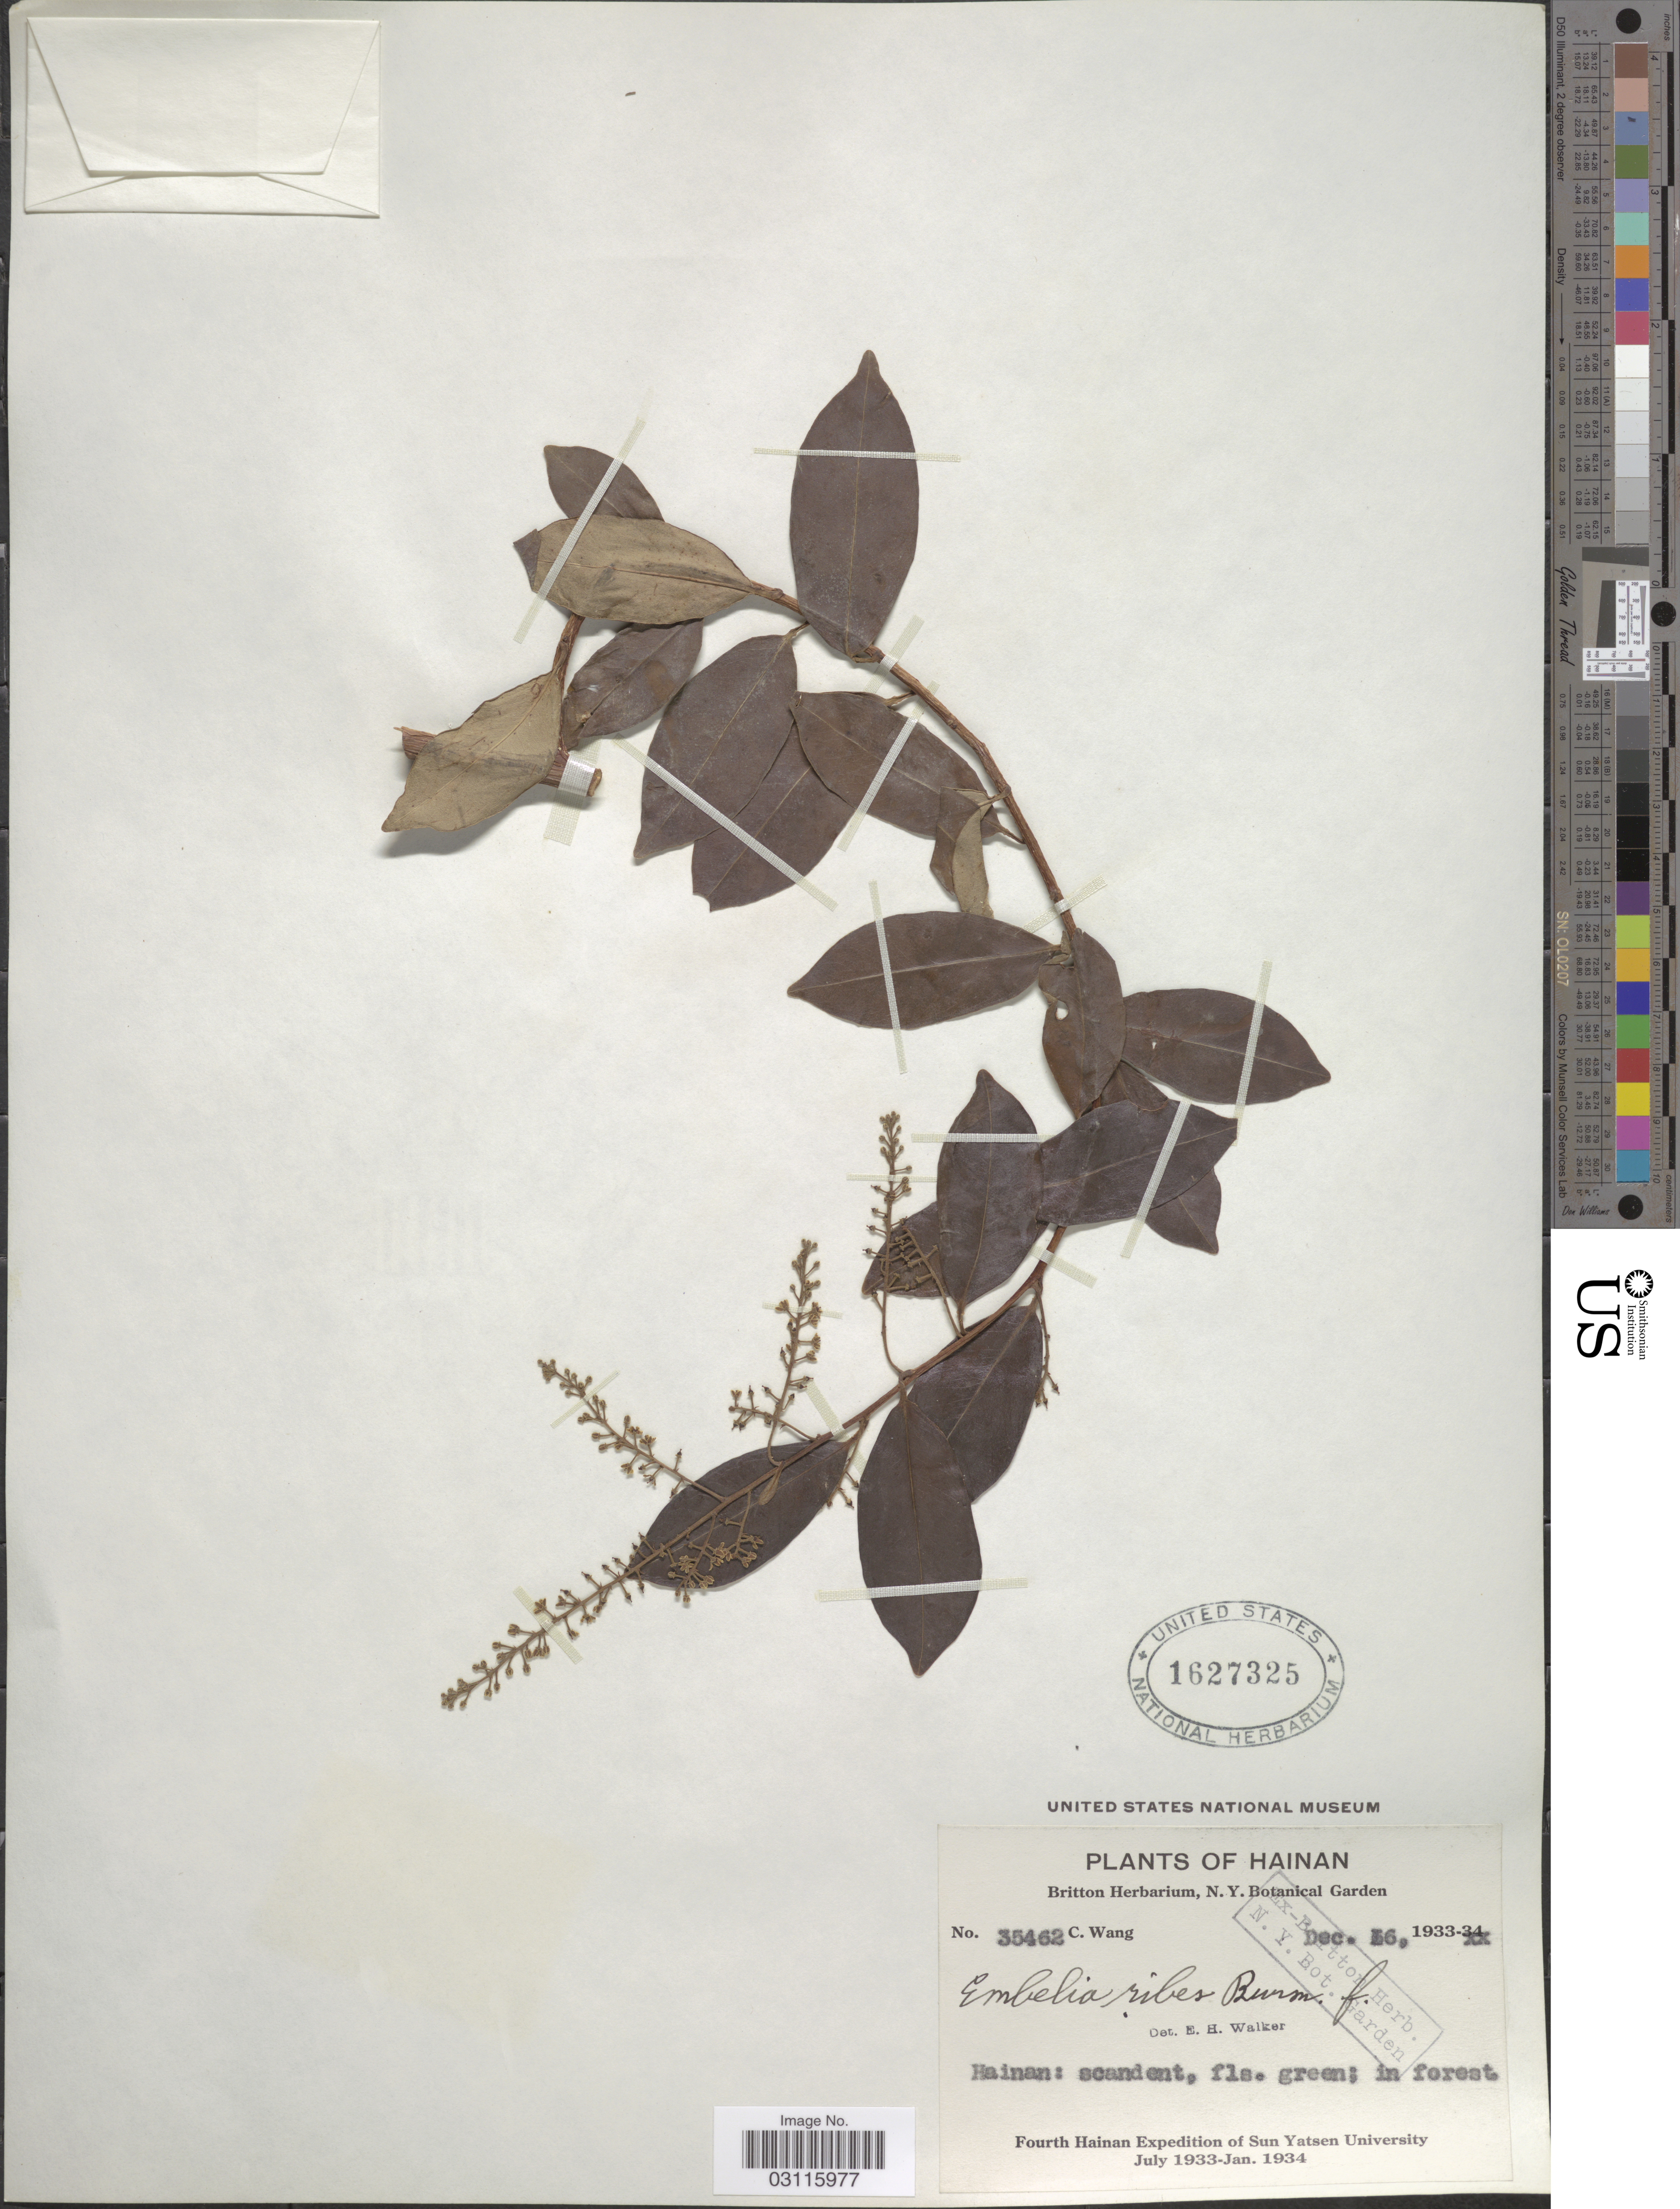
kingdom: Plantae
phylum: Tracheophyta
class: Magnoliopsida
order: Ericales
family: Primulaceae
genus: Embelia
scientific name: Embelia ribes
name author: Burm. f.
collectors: C. Wang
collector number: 35462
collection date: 1933-12-16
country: China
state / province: Hainan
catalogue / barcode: US 1627325